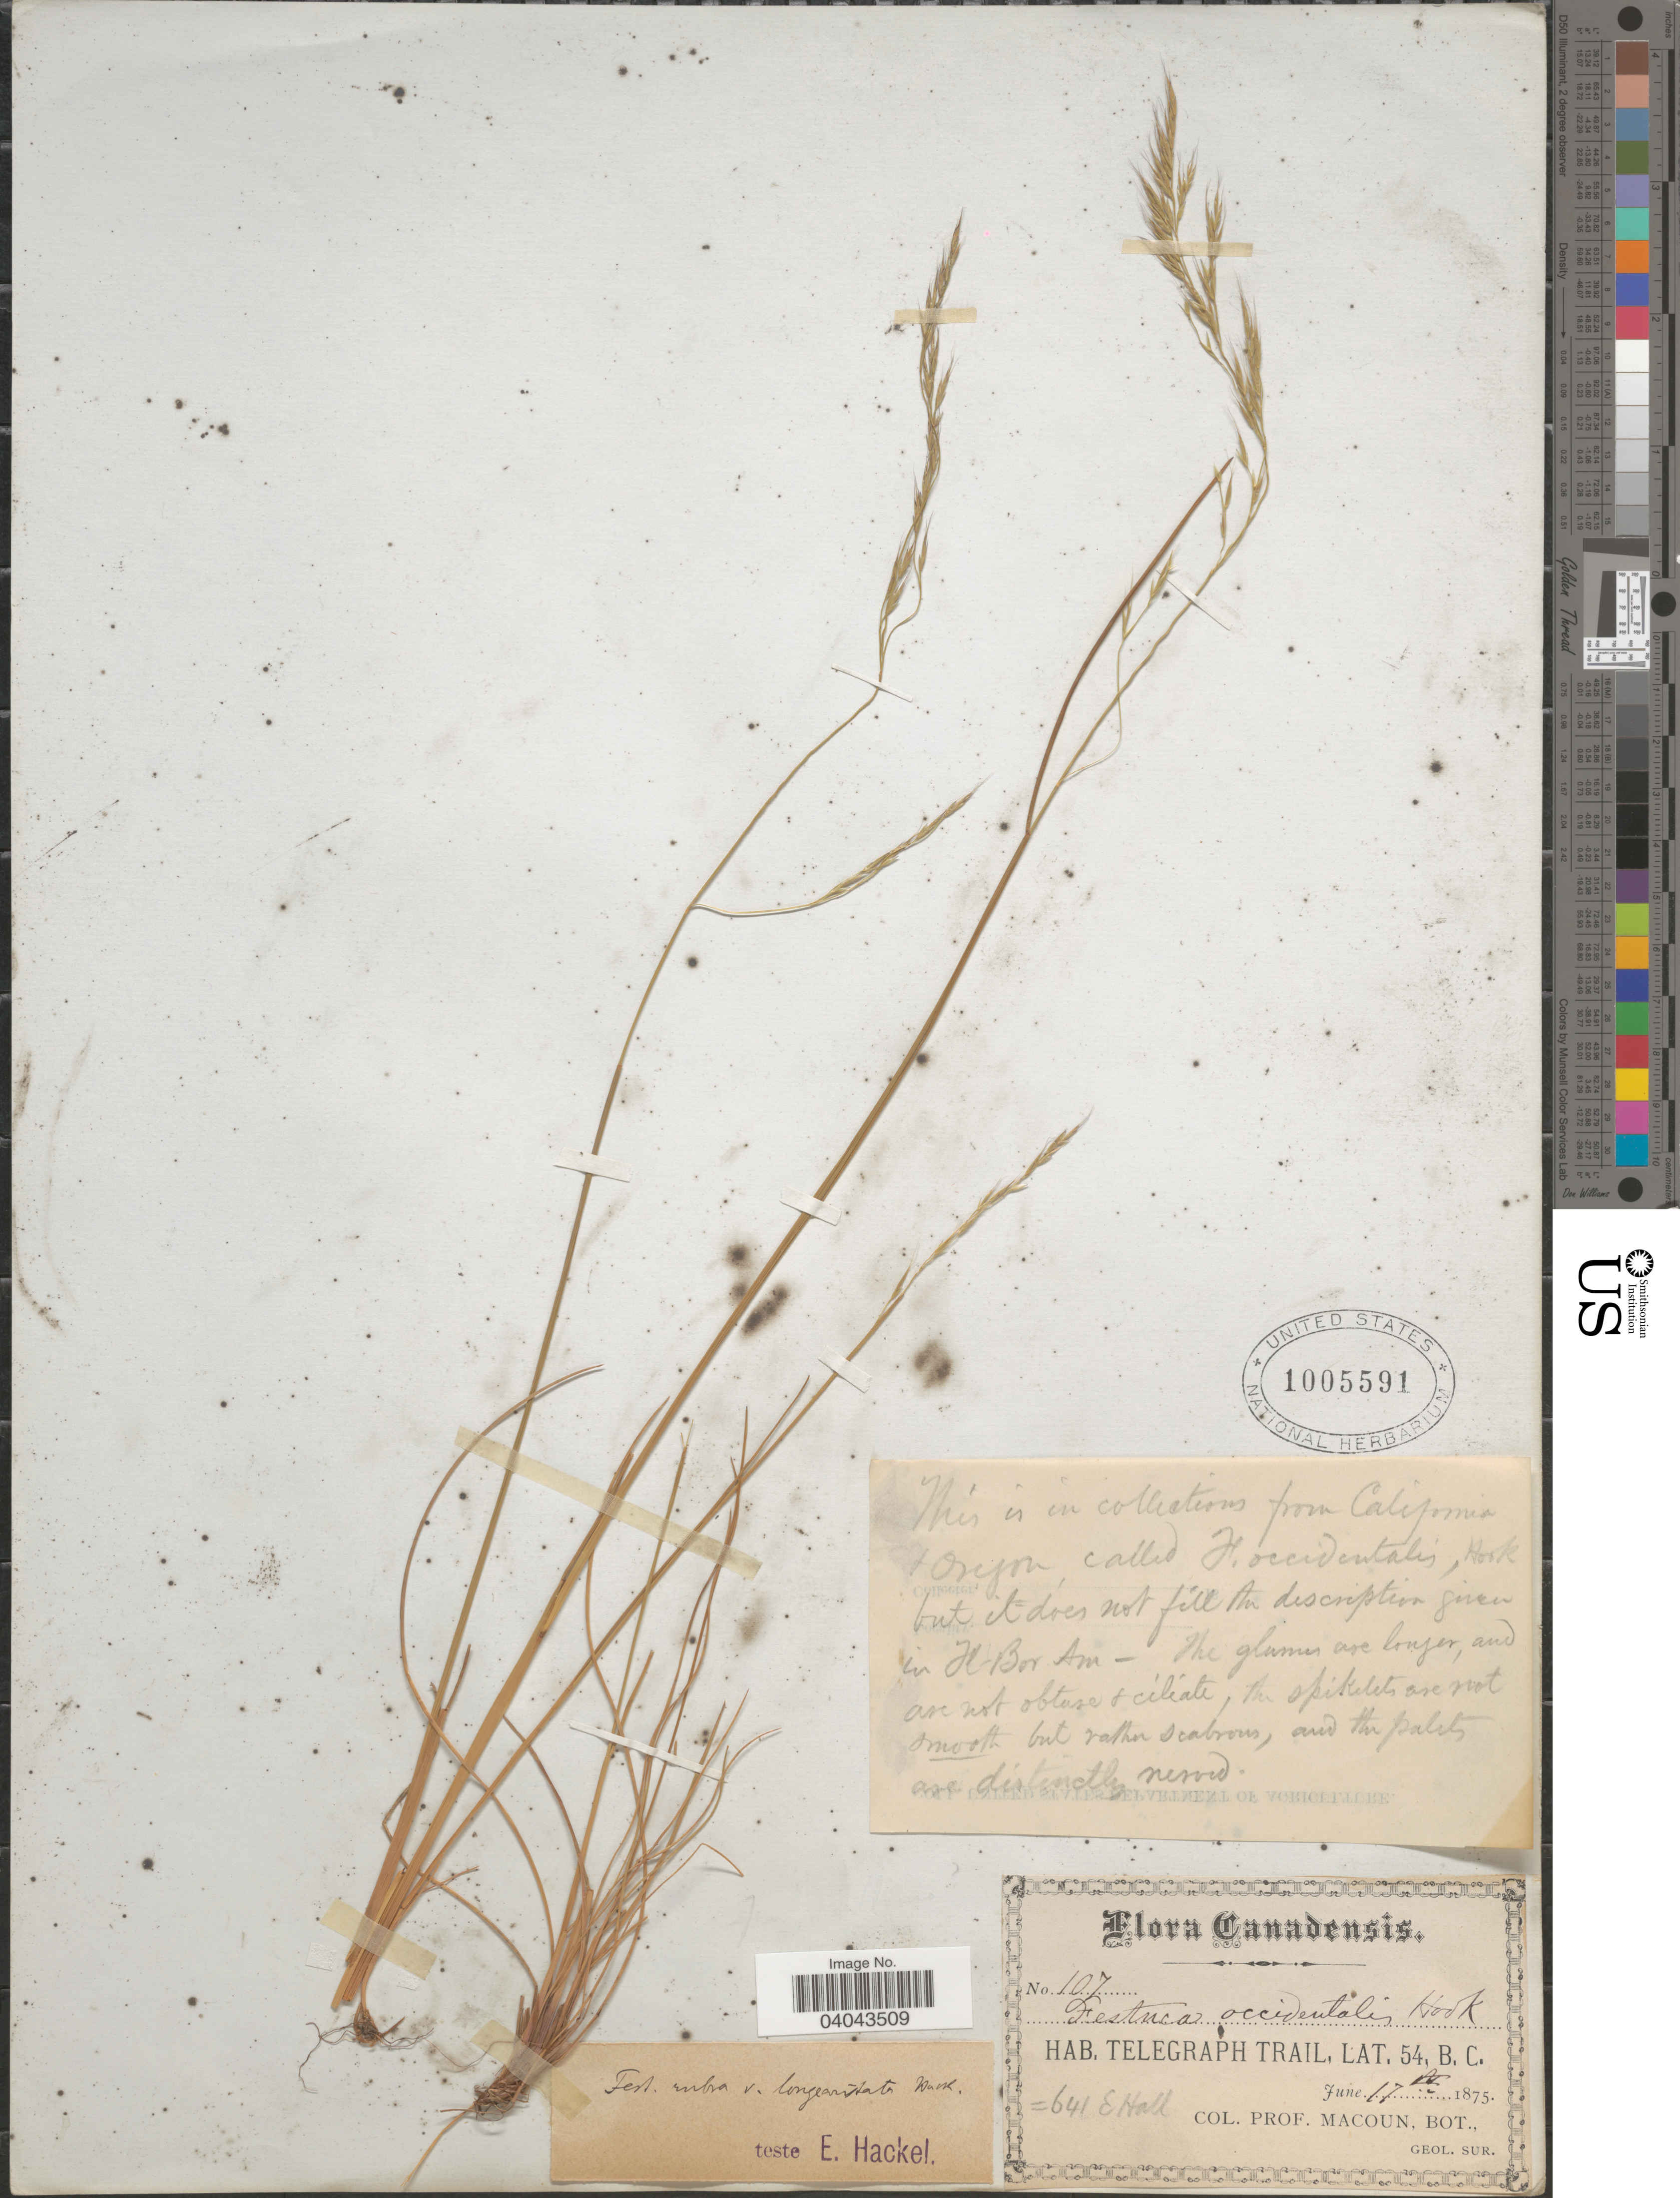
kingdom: Plantae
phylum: Tracheophyta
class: Liliopsida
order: Poales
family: Poaceae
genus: Festuca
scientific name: Festuca occidentalis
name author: Hook.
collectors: -- Macoun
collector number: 107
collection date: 1875-06-17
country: Canada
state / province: British Columbia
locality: Telegraph Trail.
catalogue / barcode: US 1005591